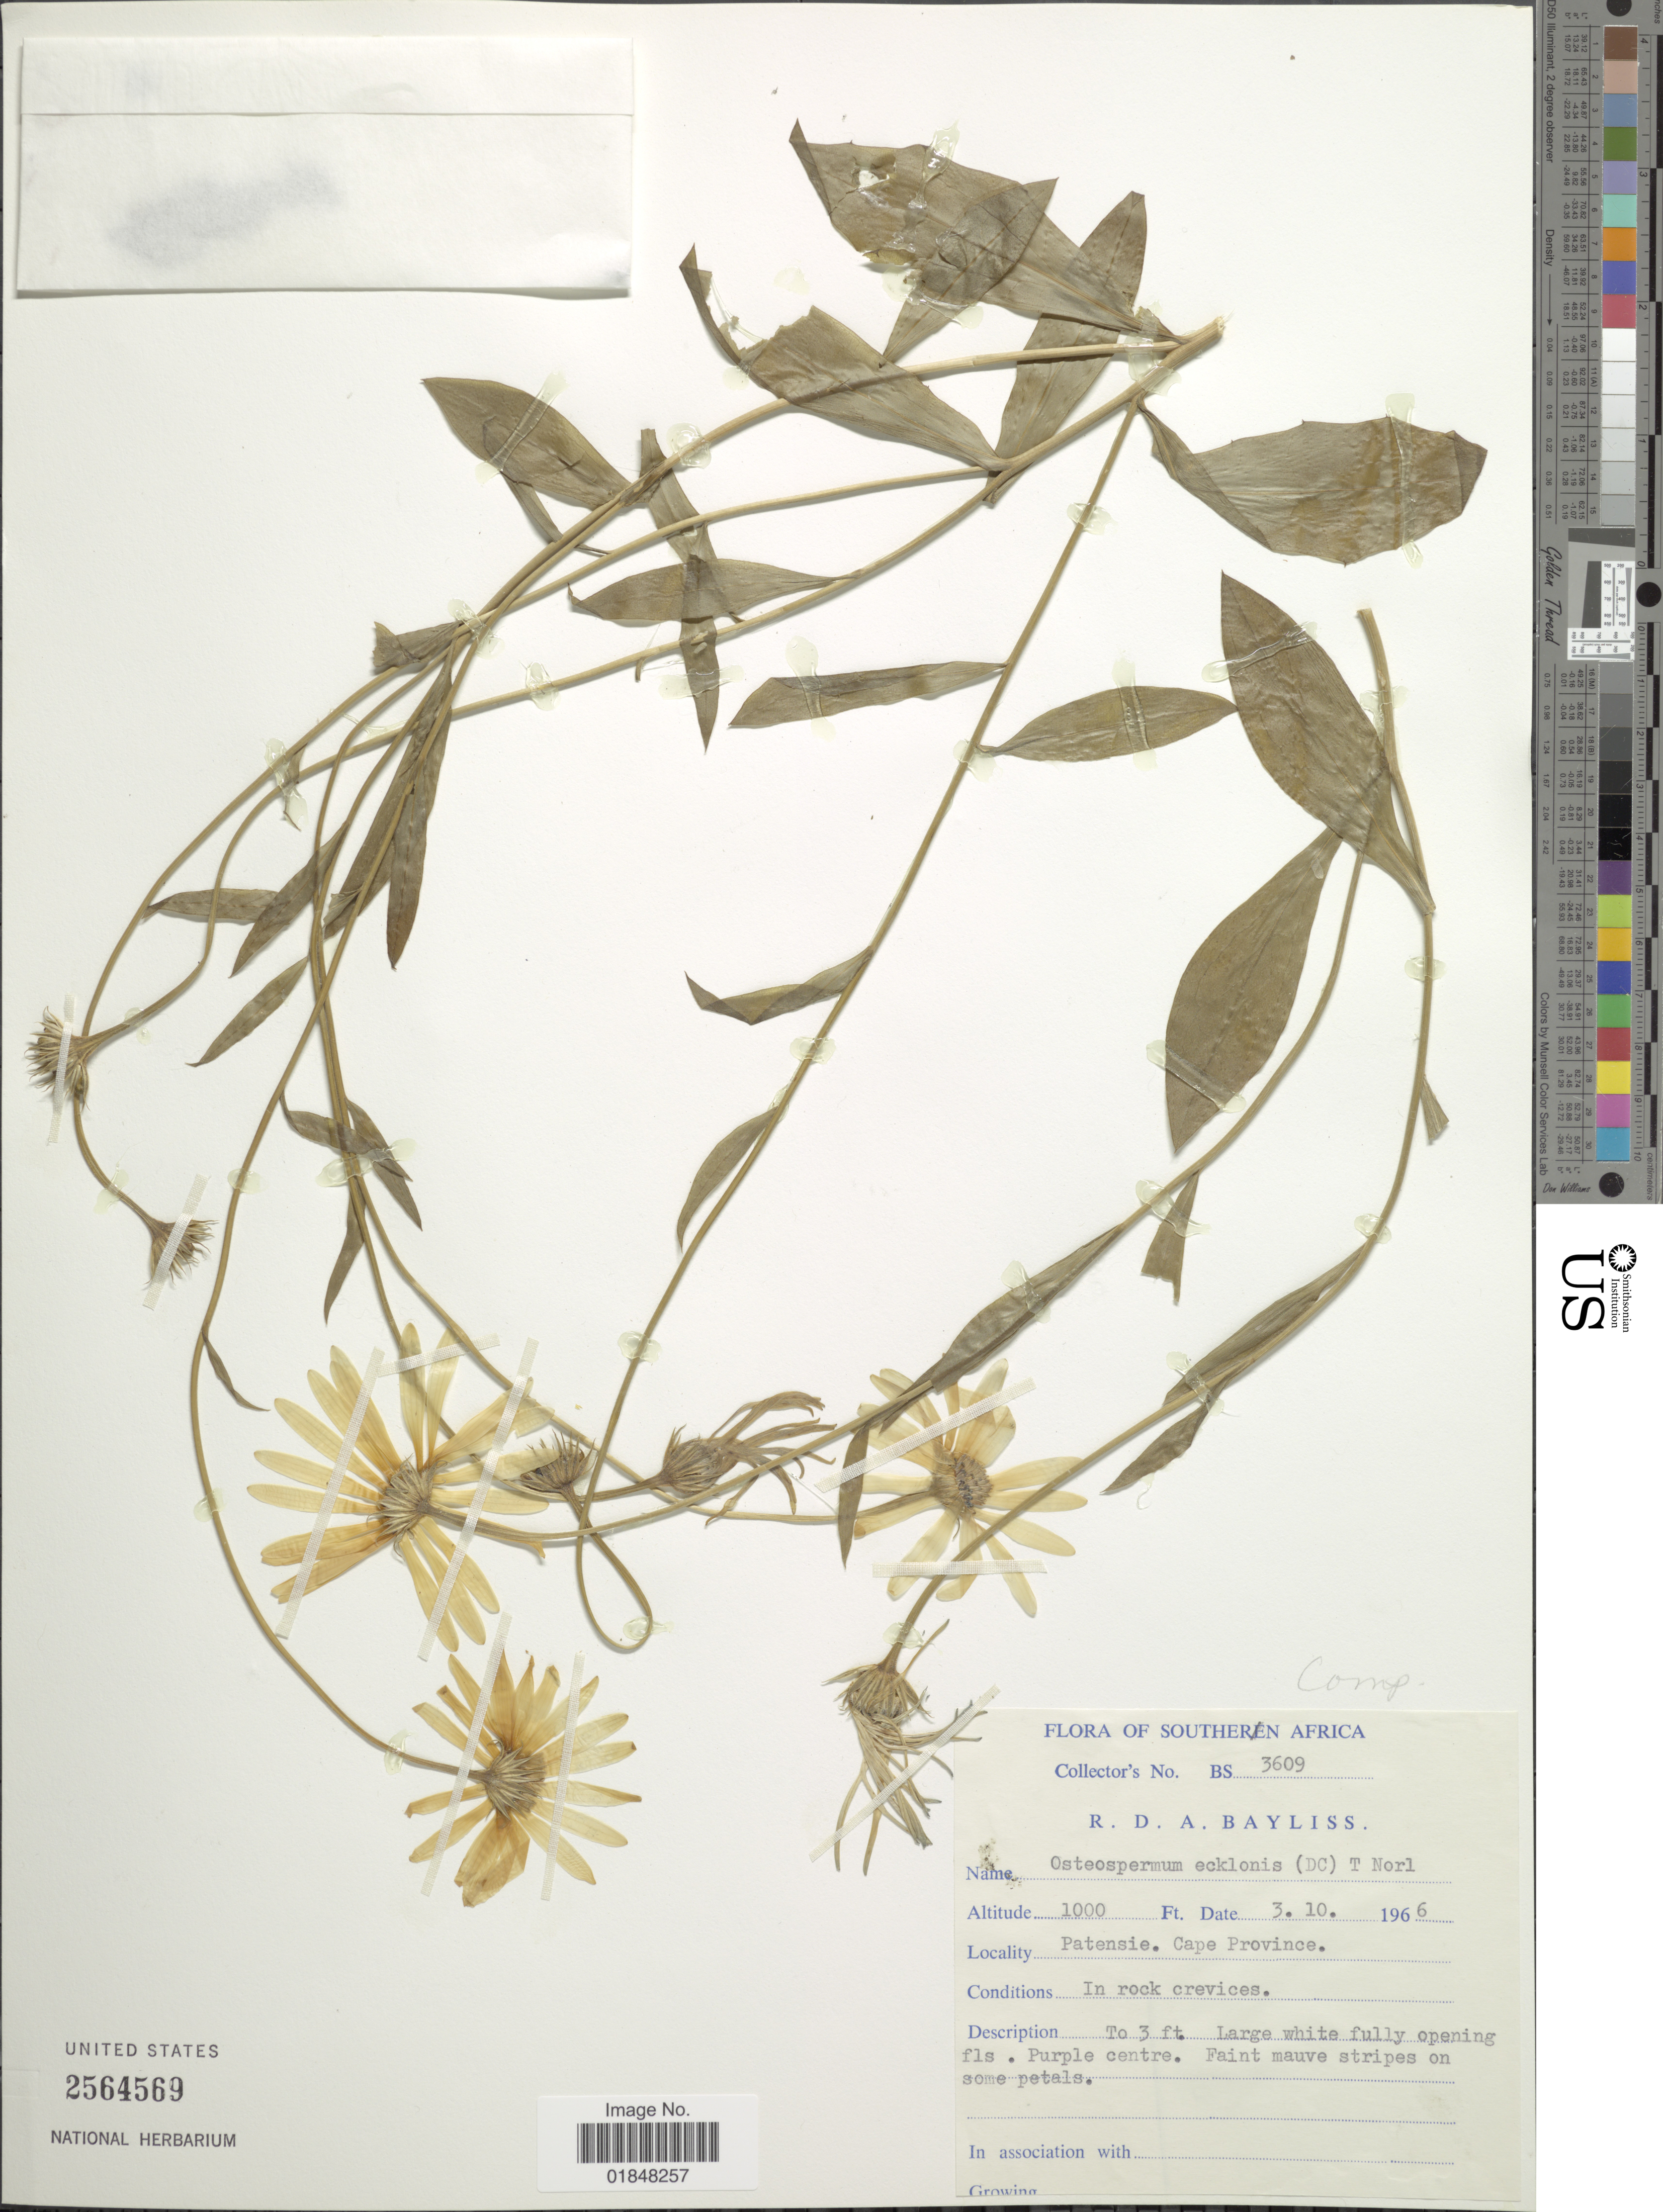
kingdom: Plantae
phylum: Tracheophyta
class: Magnoliopsida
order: Asterales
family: Asteraceae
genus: Osteospermum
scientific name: Osteospermum ecklonis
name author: (DC.) Norl.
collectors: R. Bayliss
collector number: BS3609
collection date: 1966-10-03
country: South Africa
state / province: Eastern Cape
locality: Patensie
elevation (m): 305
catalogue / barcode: US 2564569